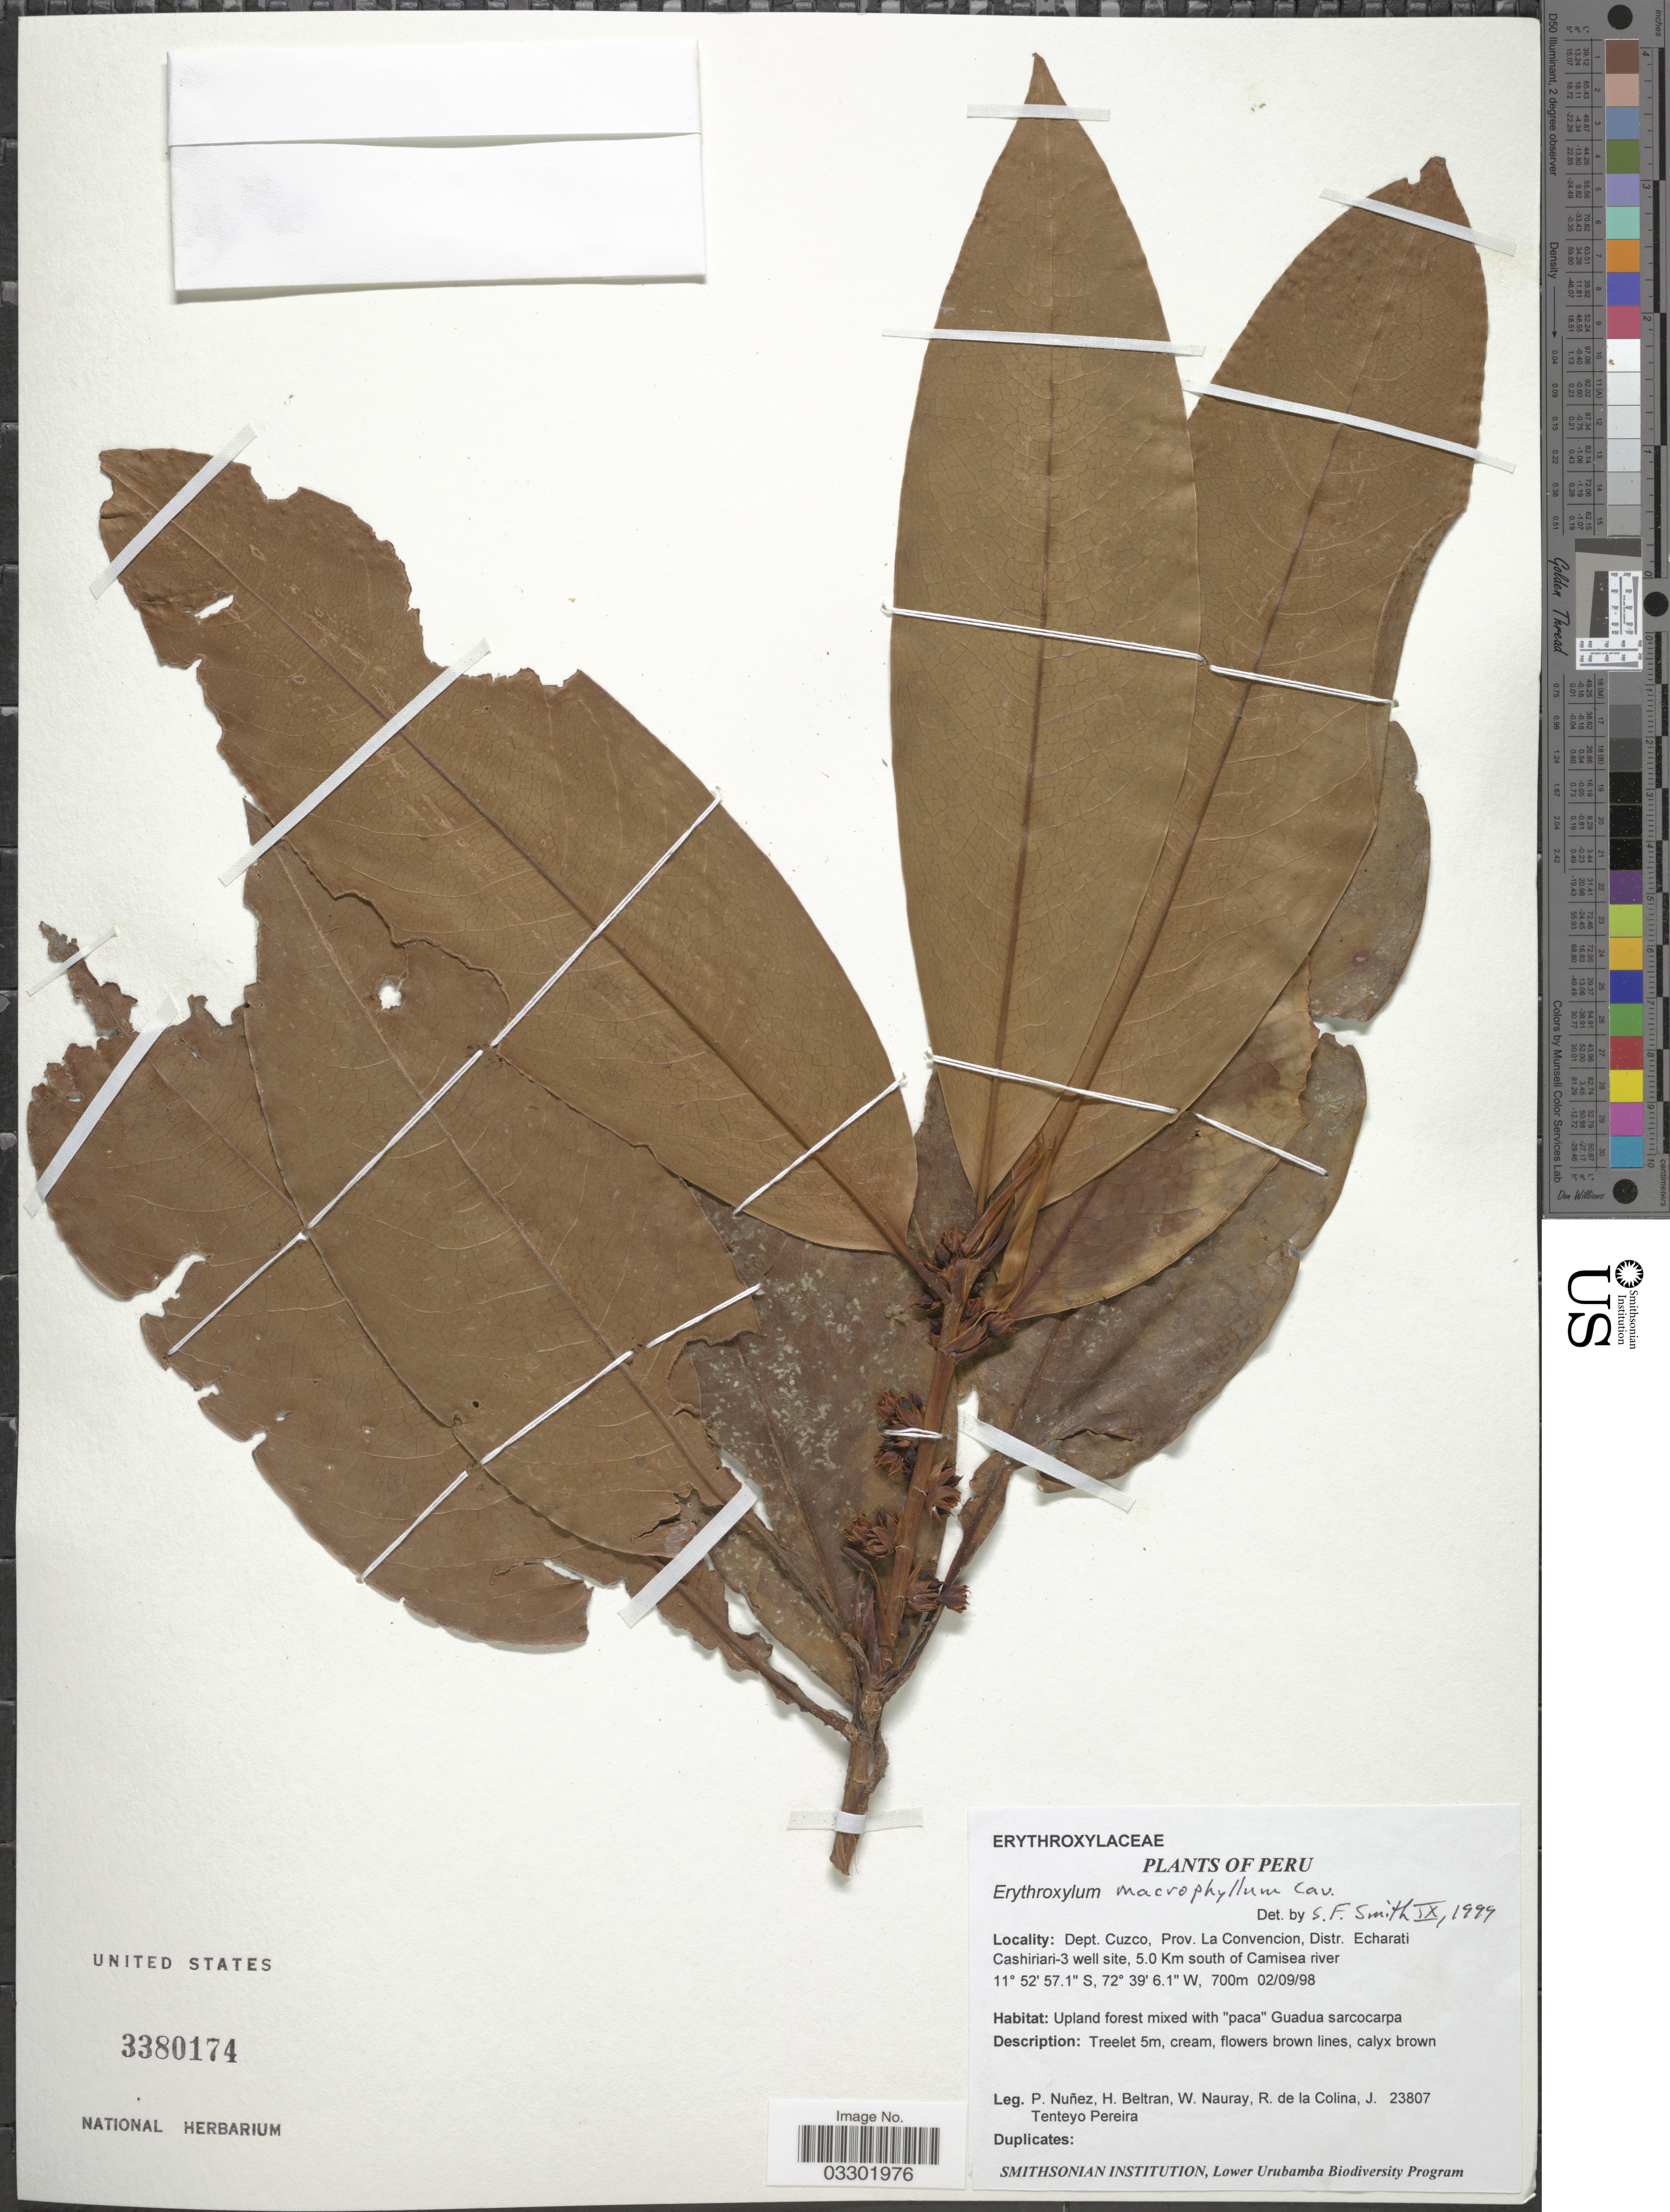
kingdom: Plantae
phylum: Tracheophyta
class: Magnoliopsida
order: Malpighiales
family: Erythroxylaceae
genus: Erythroxylum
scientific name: Erythroxylum macrophyllum var. macrophyllum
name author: Cav.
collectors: P. Nuñez V., H. Beltran, W. Nauray, R. de La Colina & T. Pereira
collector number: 23807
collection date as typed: Transcribed d/m/y: 2/9/98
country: Peru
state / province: Cusco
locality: Dept. Cuzco, Prov. La Convencion, Distr. Echarati Cashiriari-3 well site, 5.0 Km south of Camisea river.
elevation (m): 700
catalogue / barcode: US 3380174